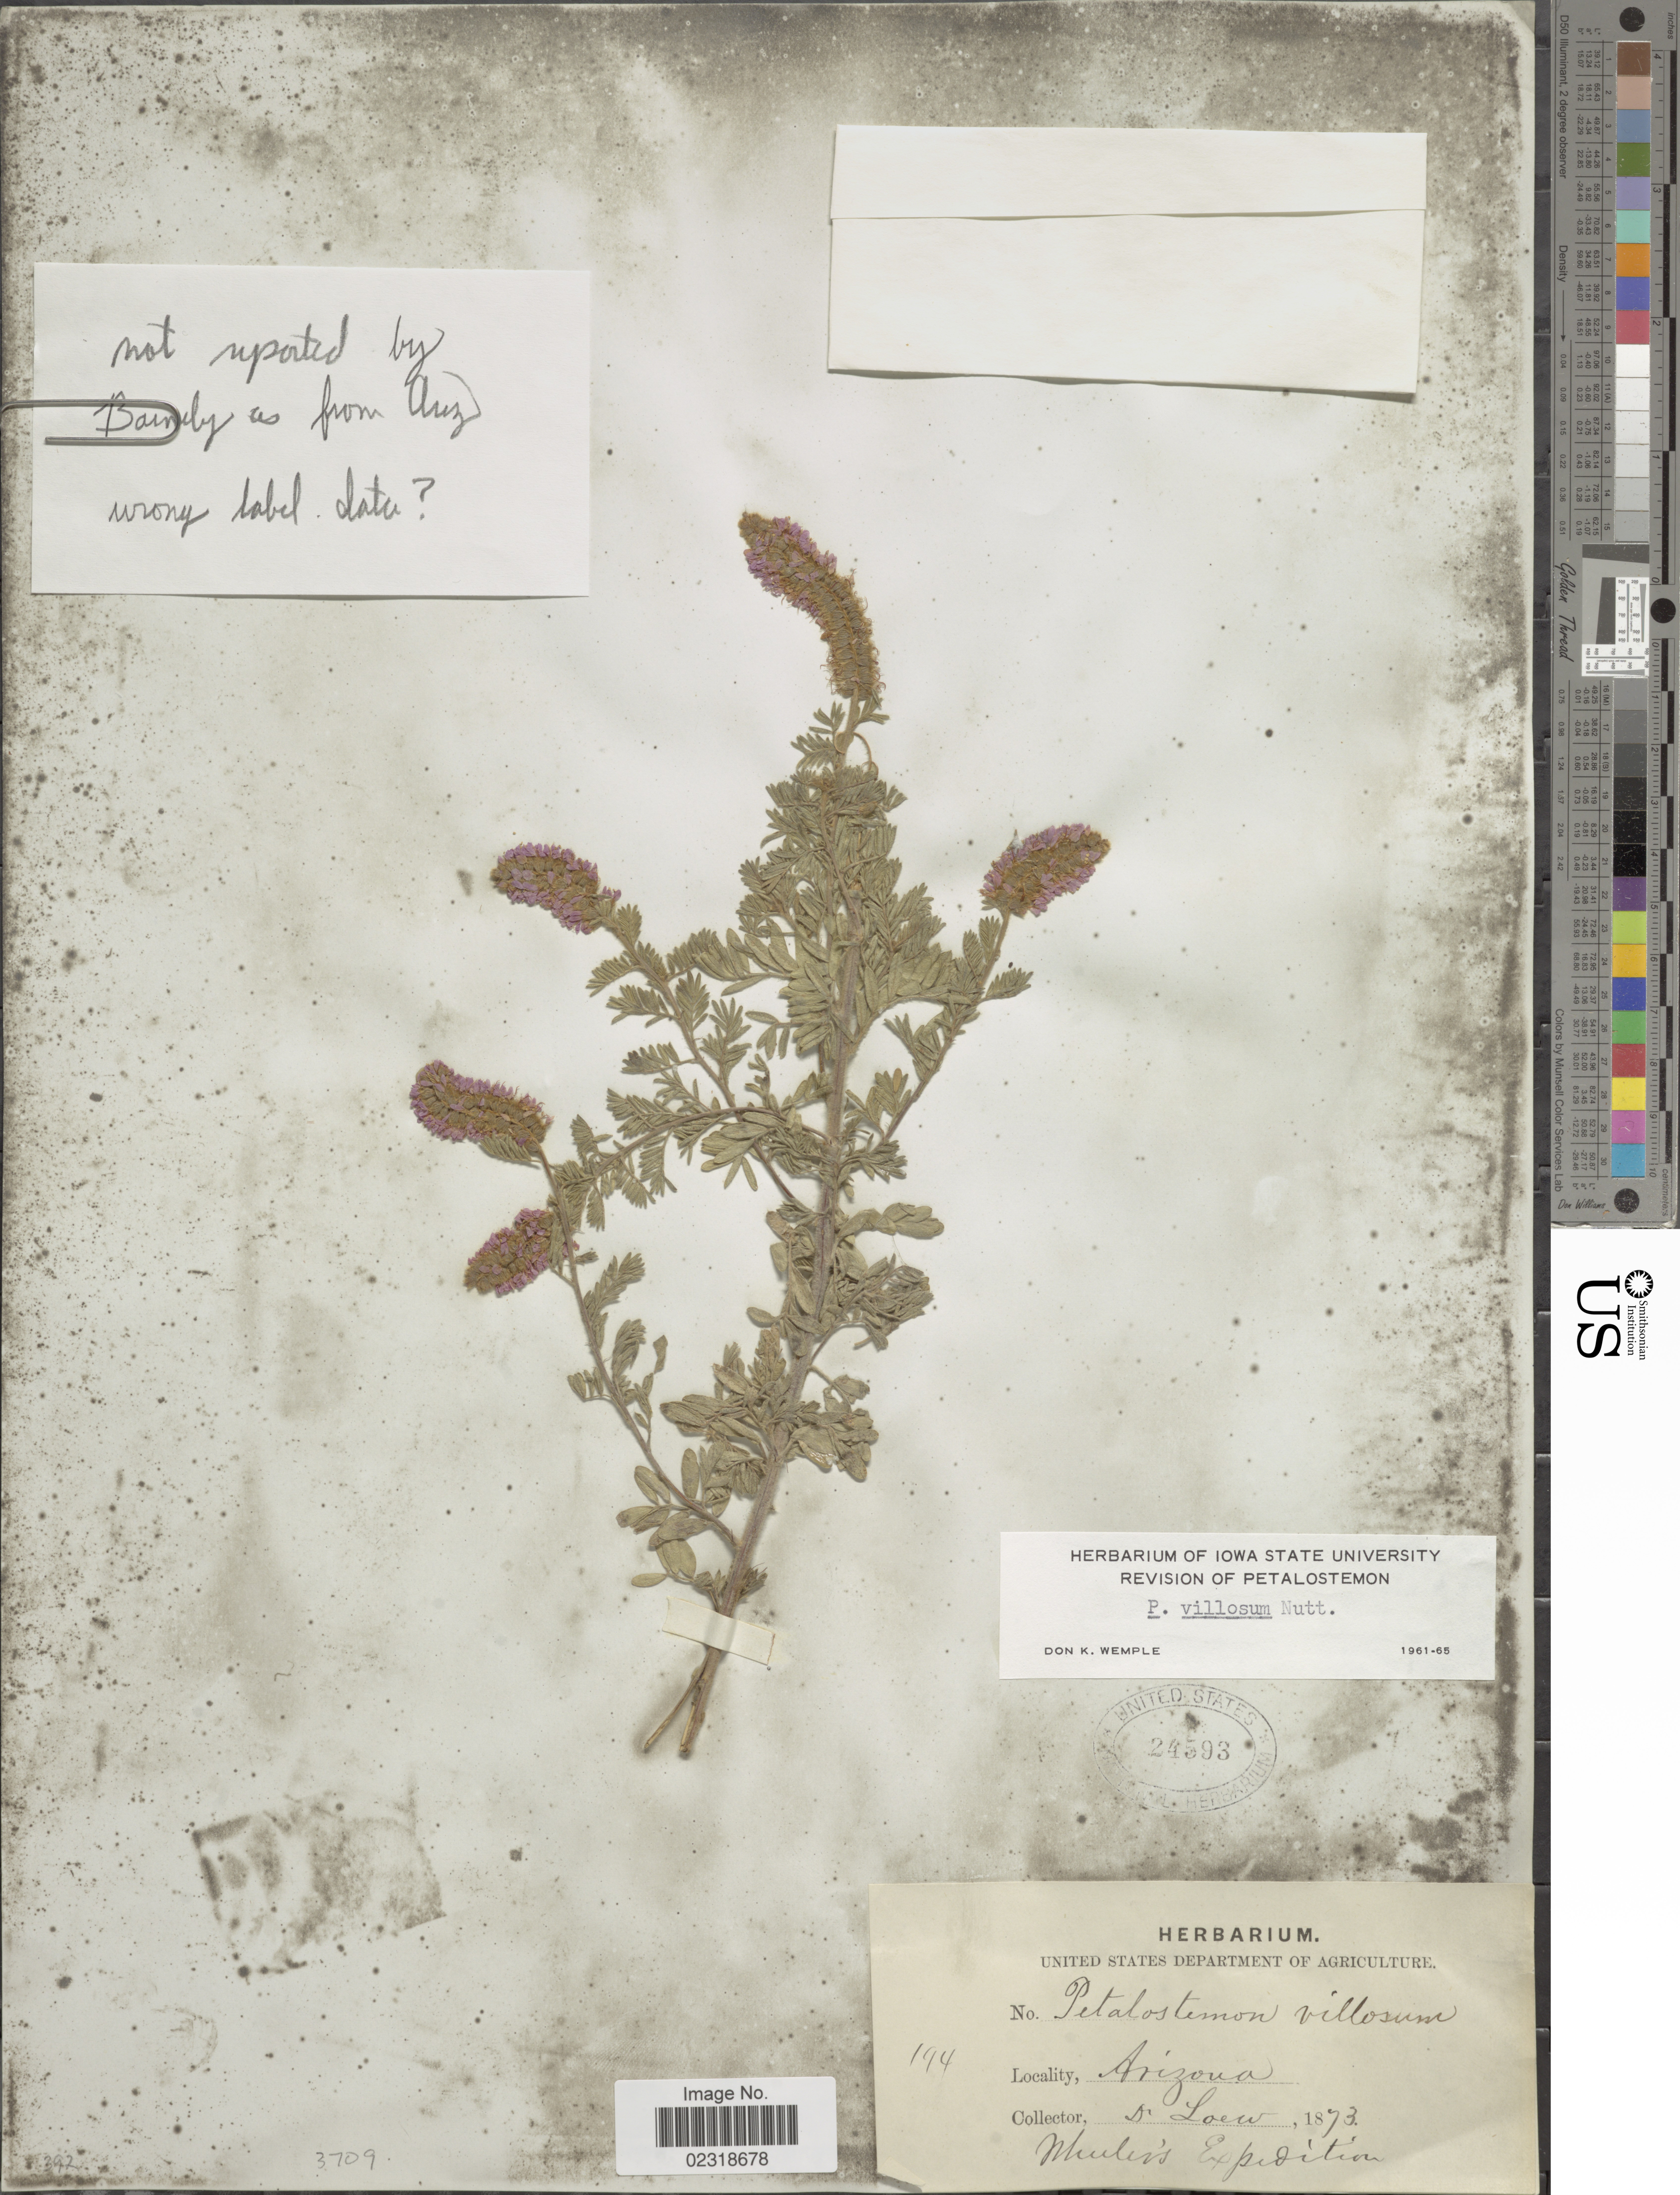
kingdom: Plantae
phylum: Tracheophyta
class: Magnoliopsida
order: Fabales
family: Fabaceae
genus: Dalea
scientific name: Dalea villosa var. villosa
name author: (Nutt.) Spreng.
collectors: Loew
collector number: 194*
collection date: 1873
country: United States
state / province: Arizona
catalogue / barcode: US 24593